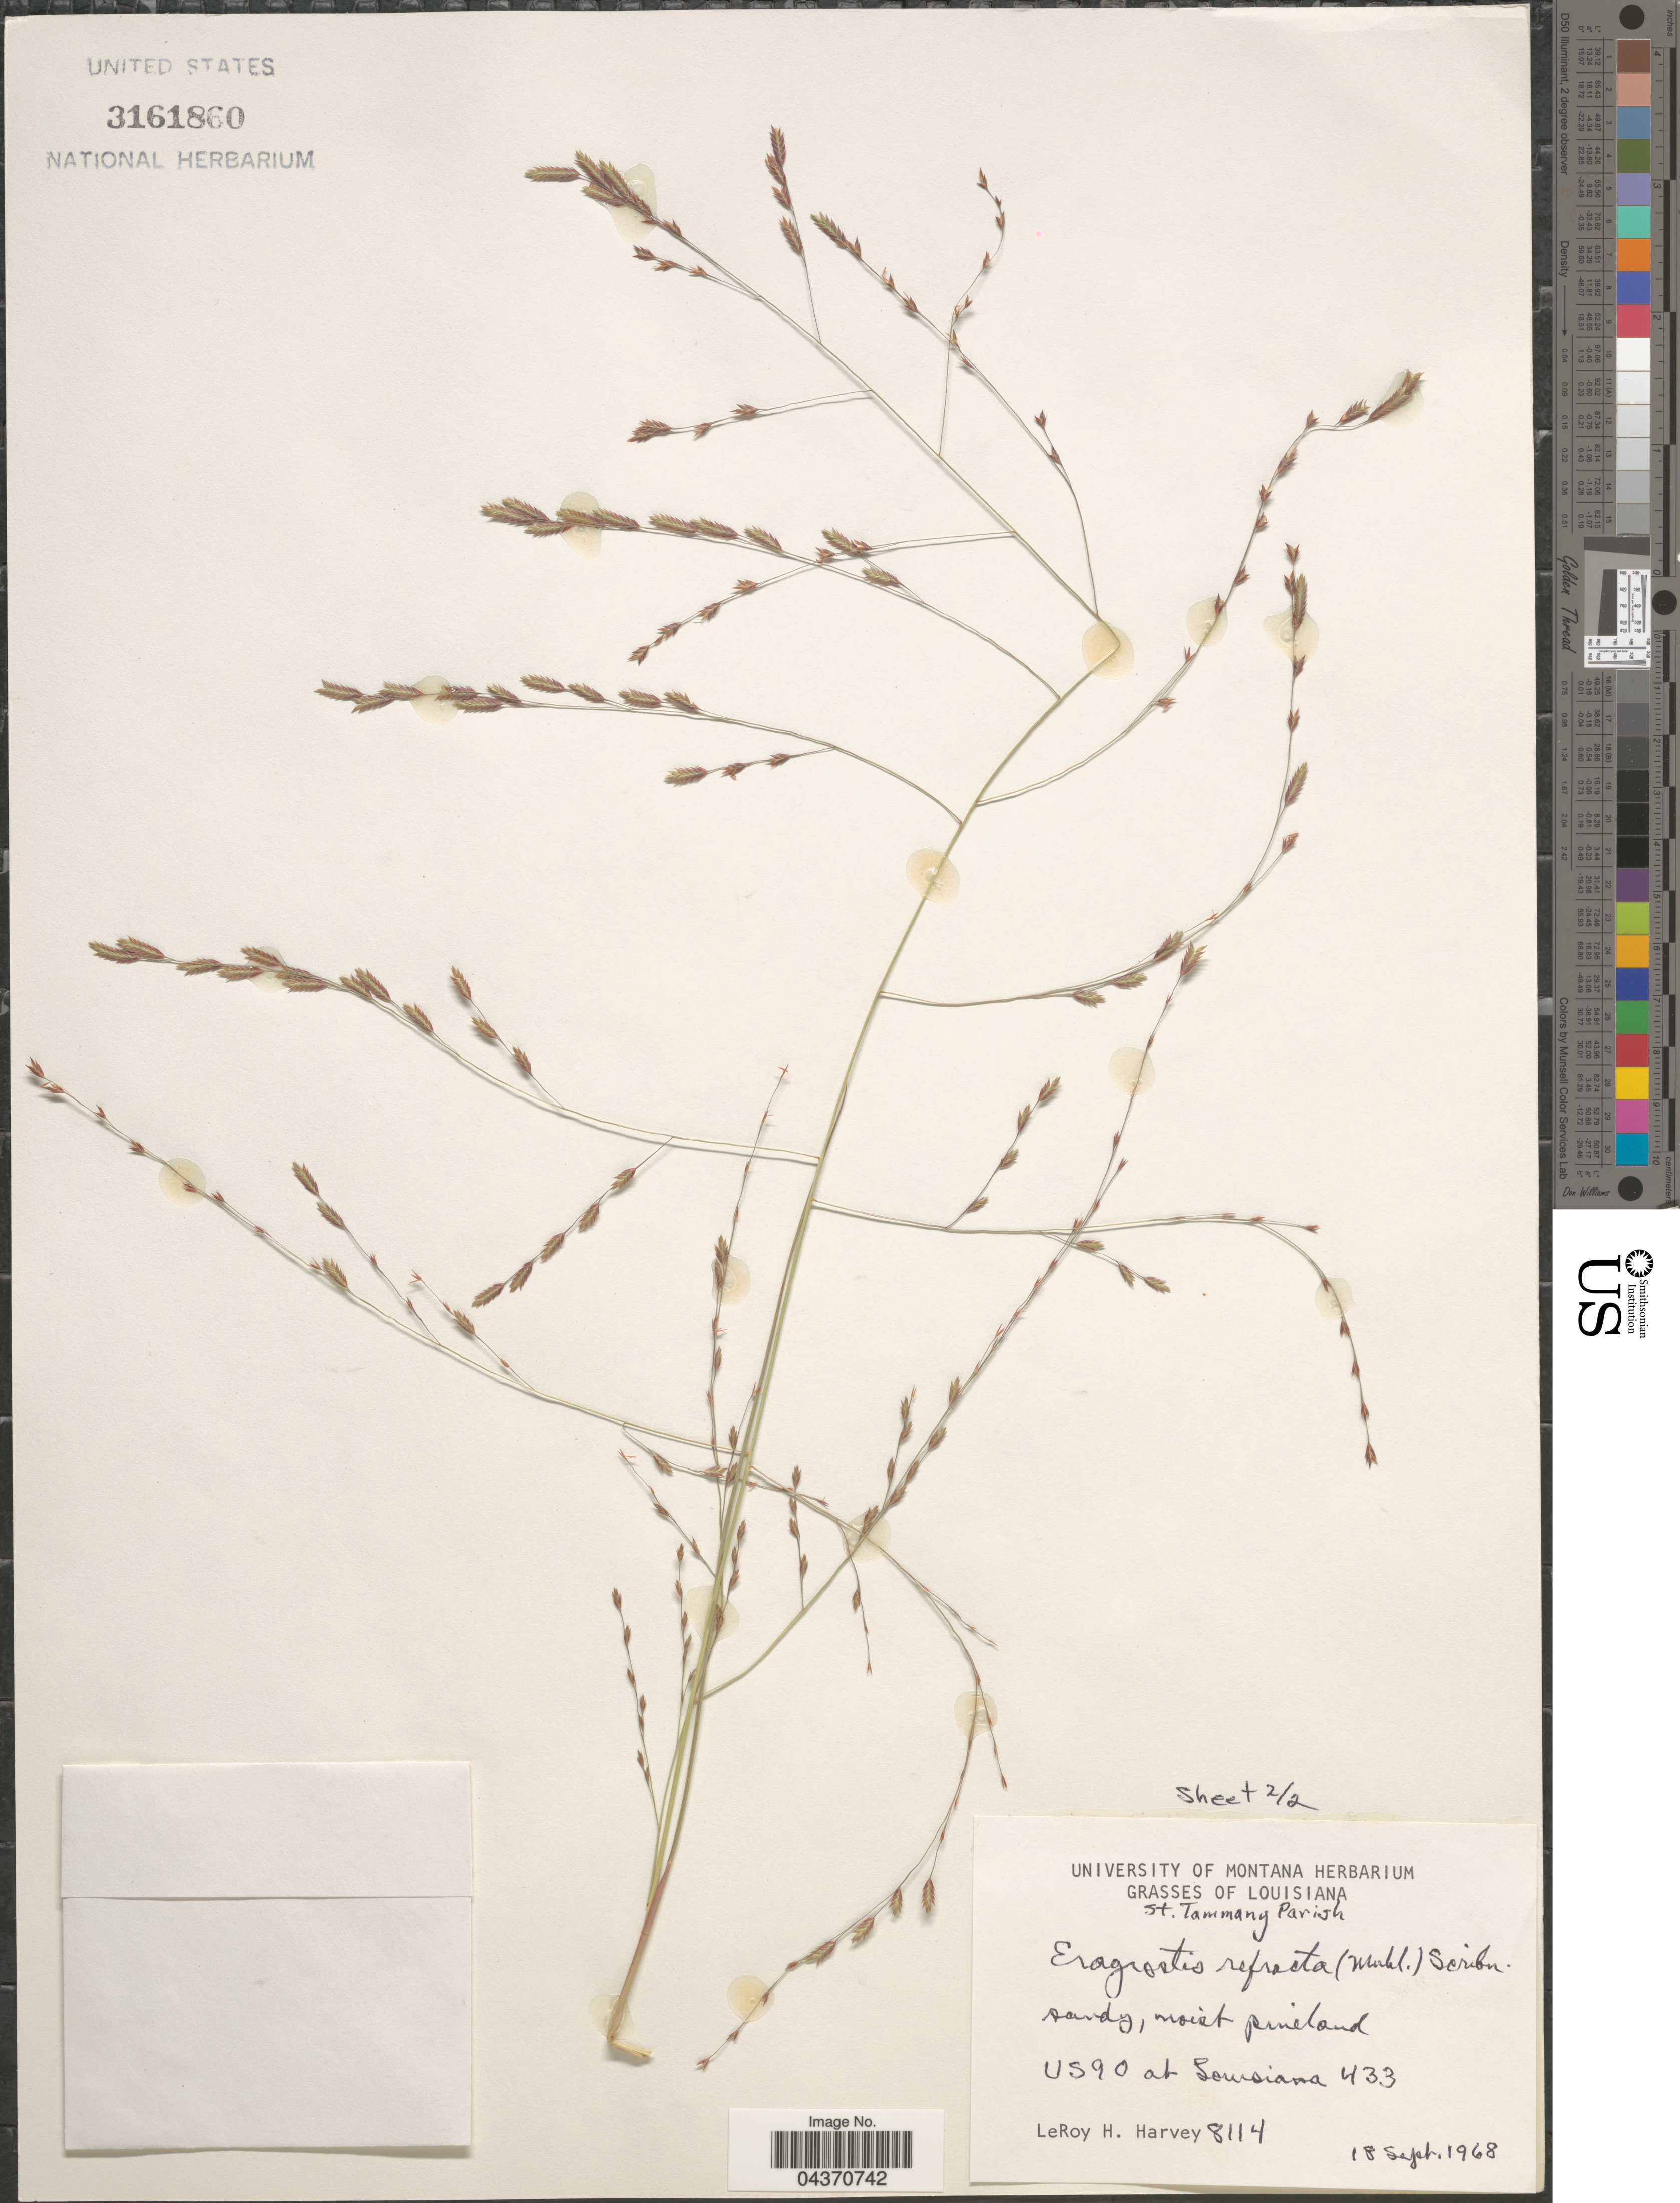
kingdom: Plantae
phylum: Tracheophyta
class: Liliopsida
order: Poales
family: Poaceae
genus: Eragrostis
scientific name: Eragrostis refracta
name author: (Muhl.) Scribn.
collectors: L. H. Harvey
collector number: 8114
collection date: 1968-09-18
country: United States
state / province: Louisiana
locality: St. Tammang Parish. Sandy, moist pineland. US90 at Louisiana 433.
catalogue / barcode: US 3161860